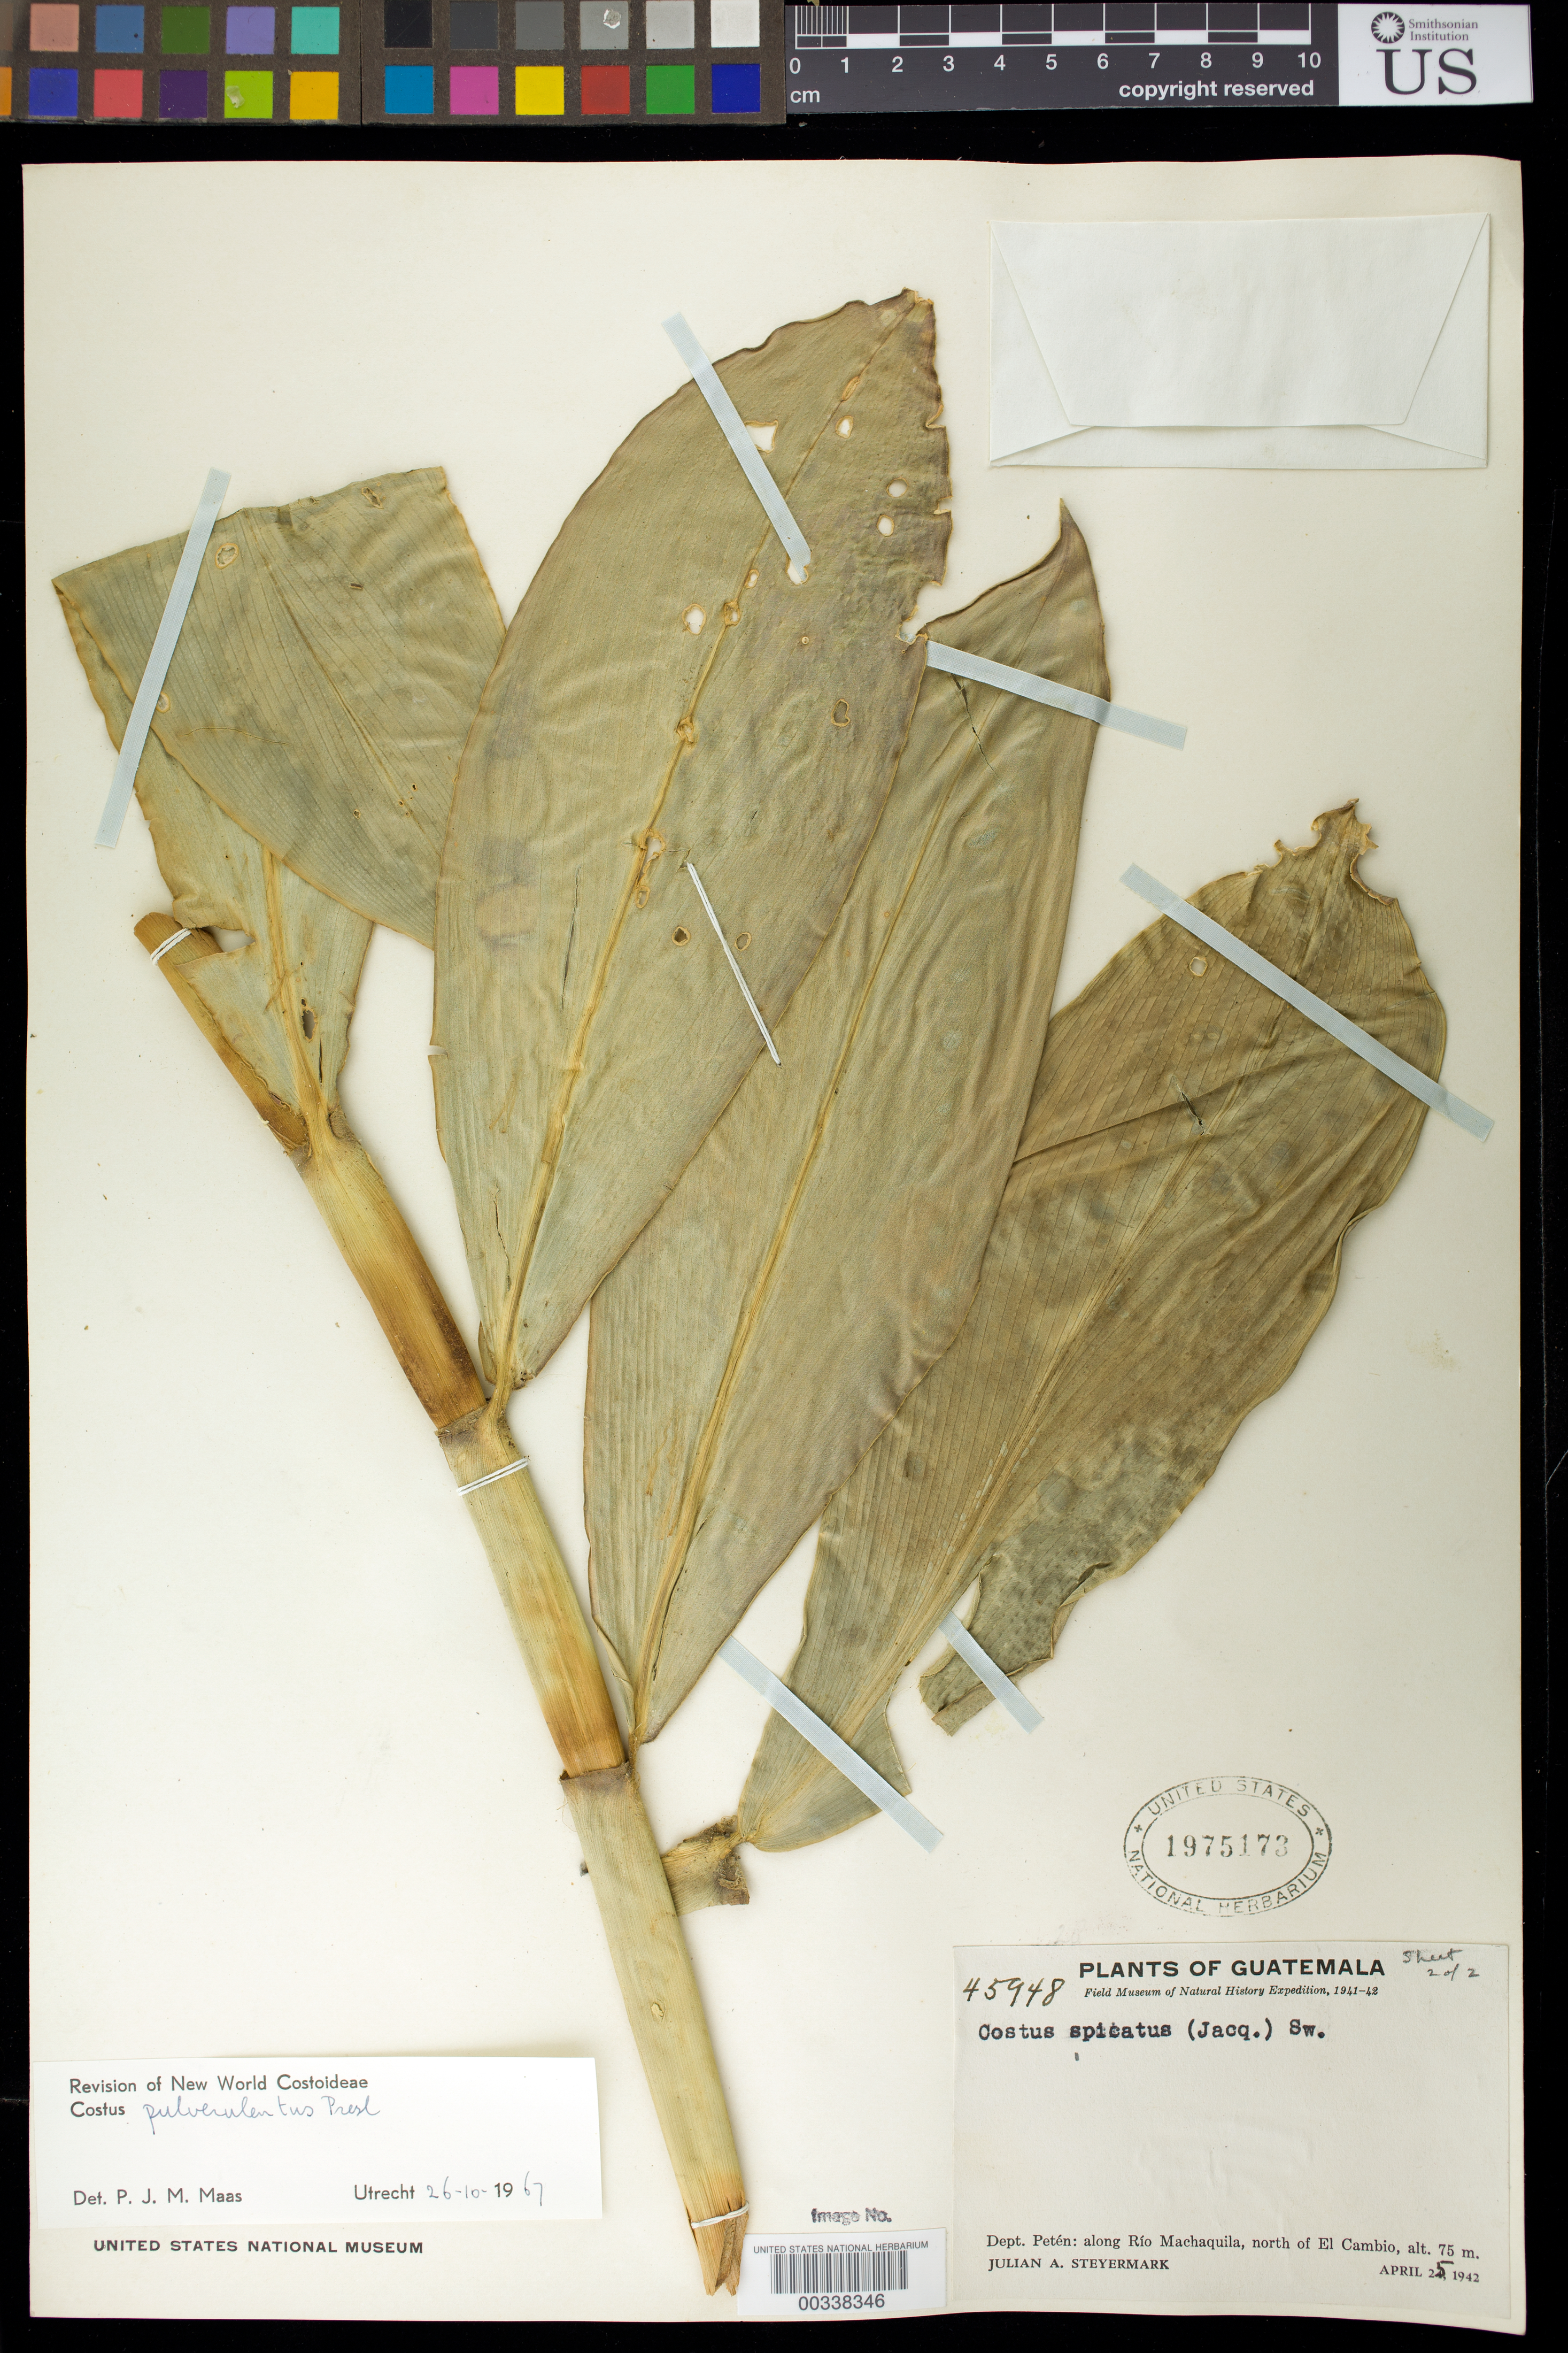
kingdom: Plantae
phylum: Tracheophyta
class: Liliopsida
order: Zingiberales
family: Costaceae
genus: Costus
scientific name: Costus pulverulentus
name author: C. Presl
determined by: Maas, Paul J. M.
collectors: J. Steyermark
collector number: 45948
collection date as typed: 25 Apr 1942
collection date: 1942-04-25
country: Guatemala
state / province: El Petén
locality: Along Rio Machaquila, N of El Cambio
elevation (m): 75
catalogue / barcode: US 1975173